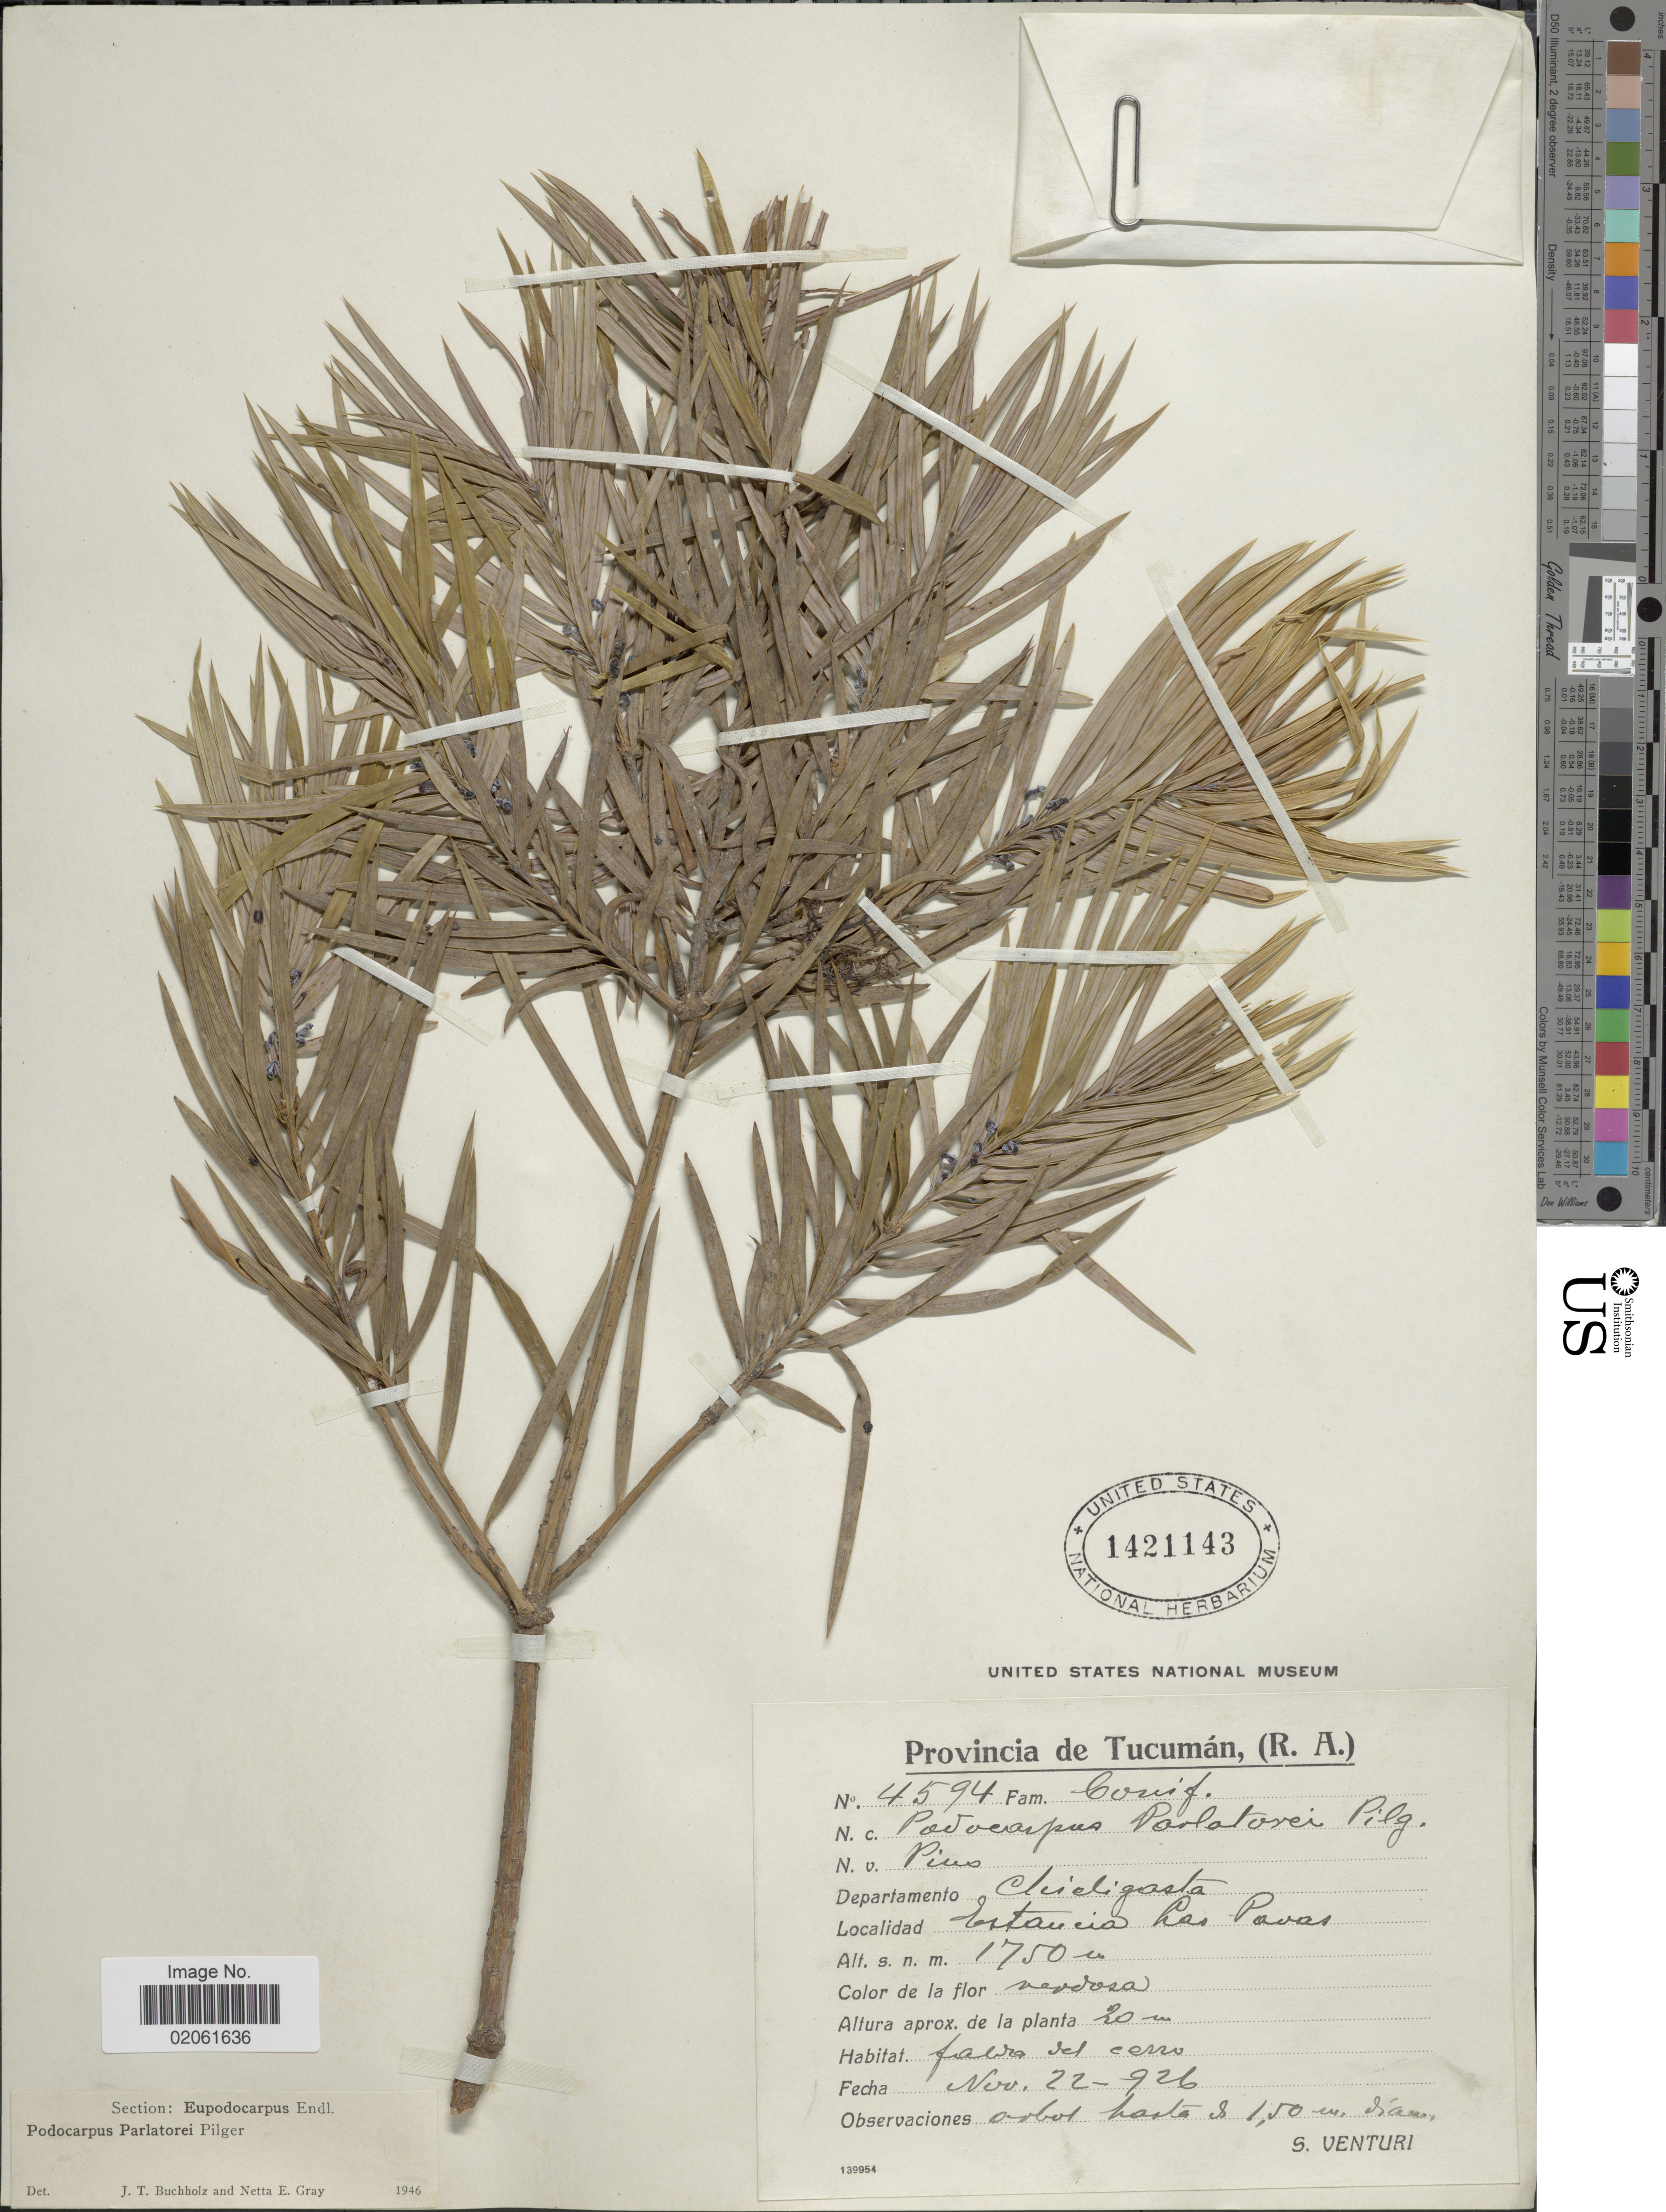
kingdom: Plantae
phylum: Tracheophyta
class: Pinopsida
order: Pinales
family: Podocarpaceae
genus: Podocarpus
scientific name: Podocarpus parlatorei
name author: Pilg.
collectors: S. Venturi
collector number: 4594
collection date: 1926-11-22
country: Argentina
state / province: Tucuman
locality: Provincia de Tucuman, (R. A). Departamento Chicligasta, Estancia Las Pavas.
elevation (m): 1750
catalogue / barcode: US 1421143